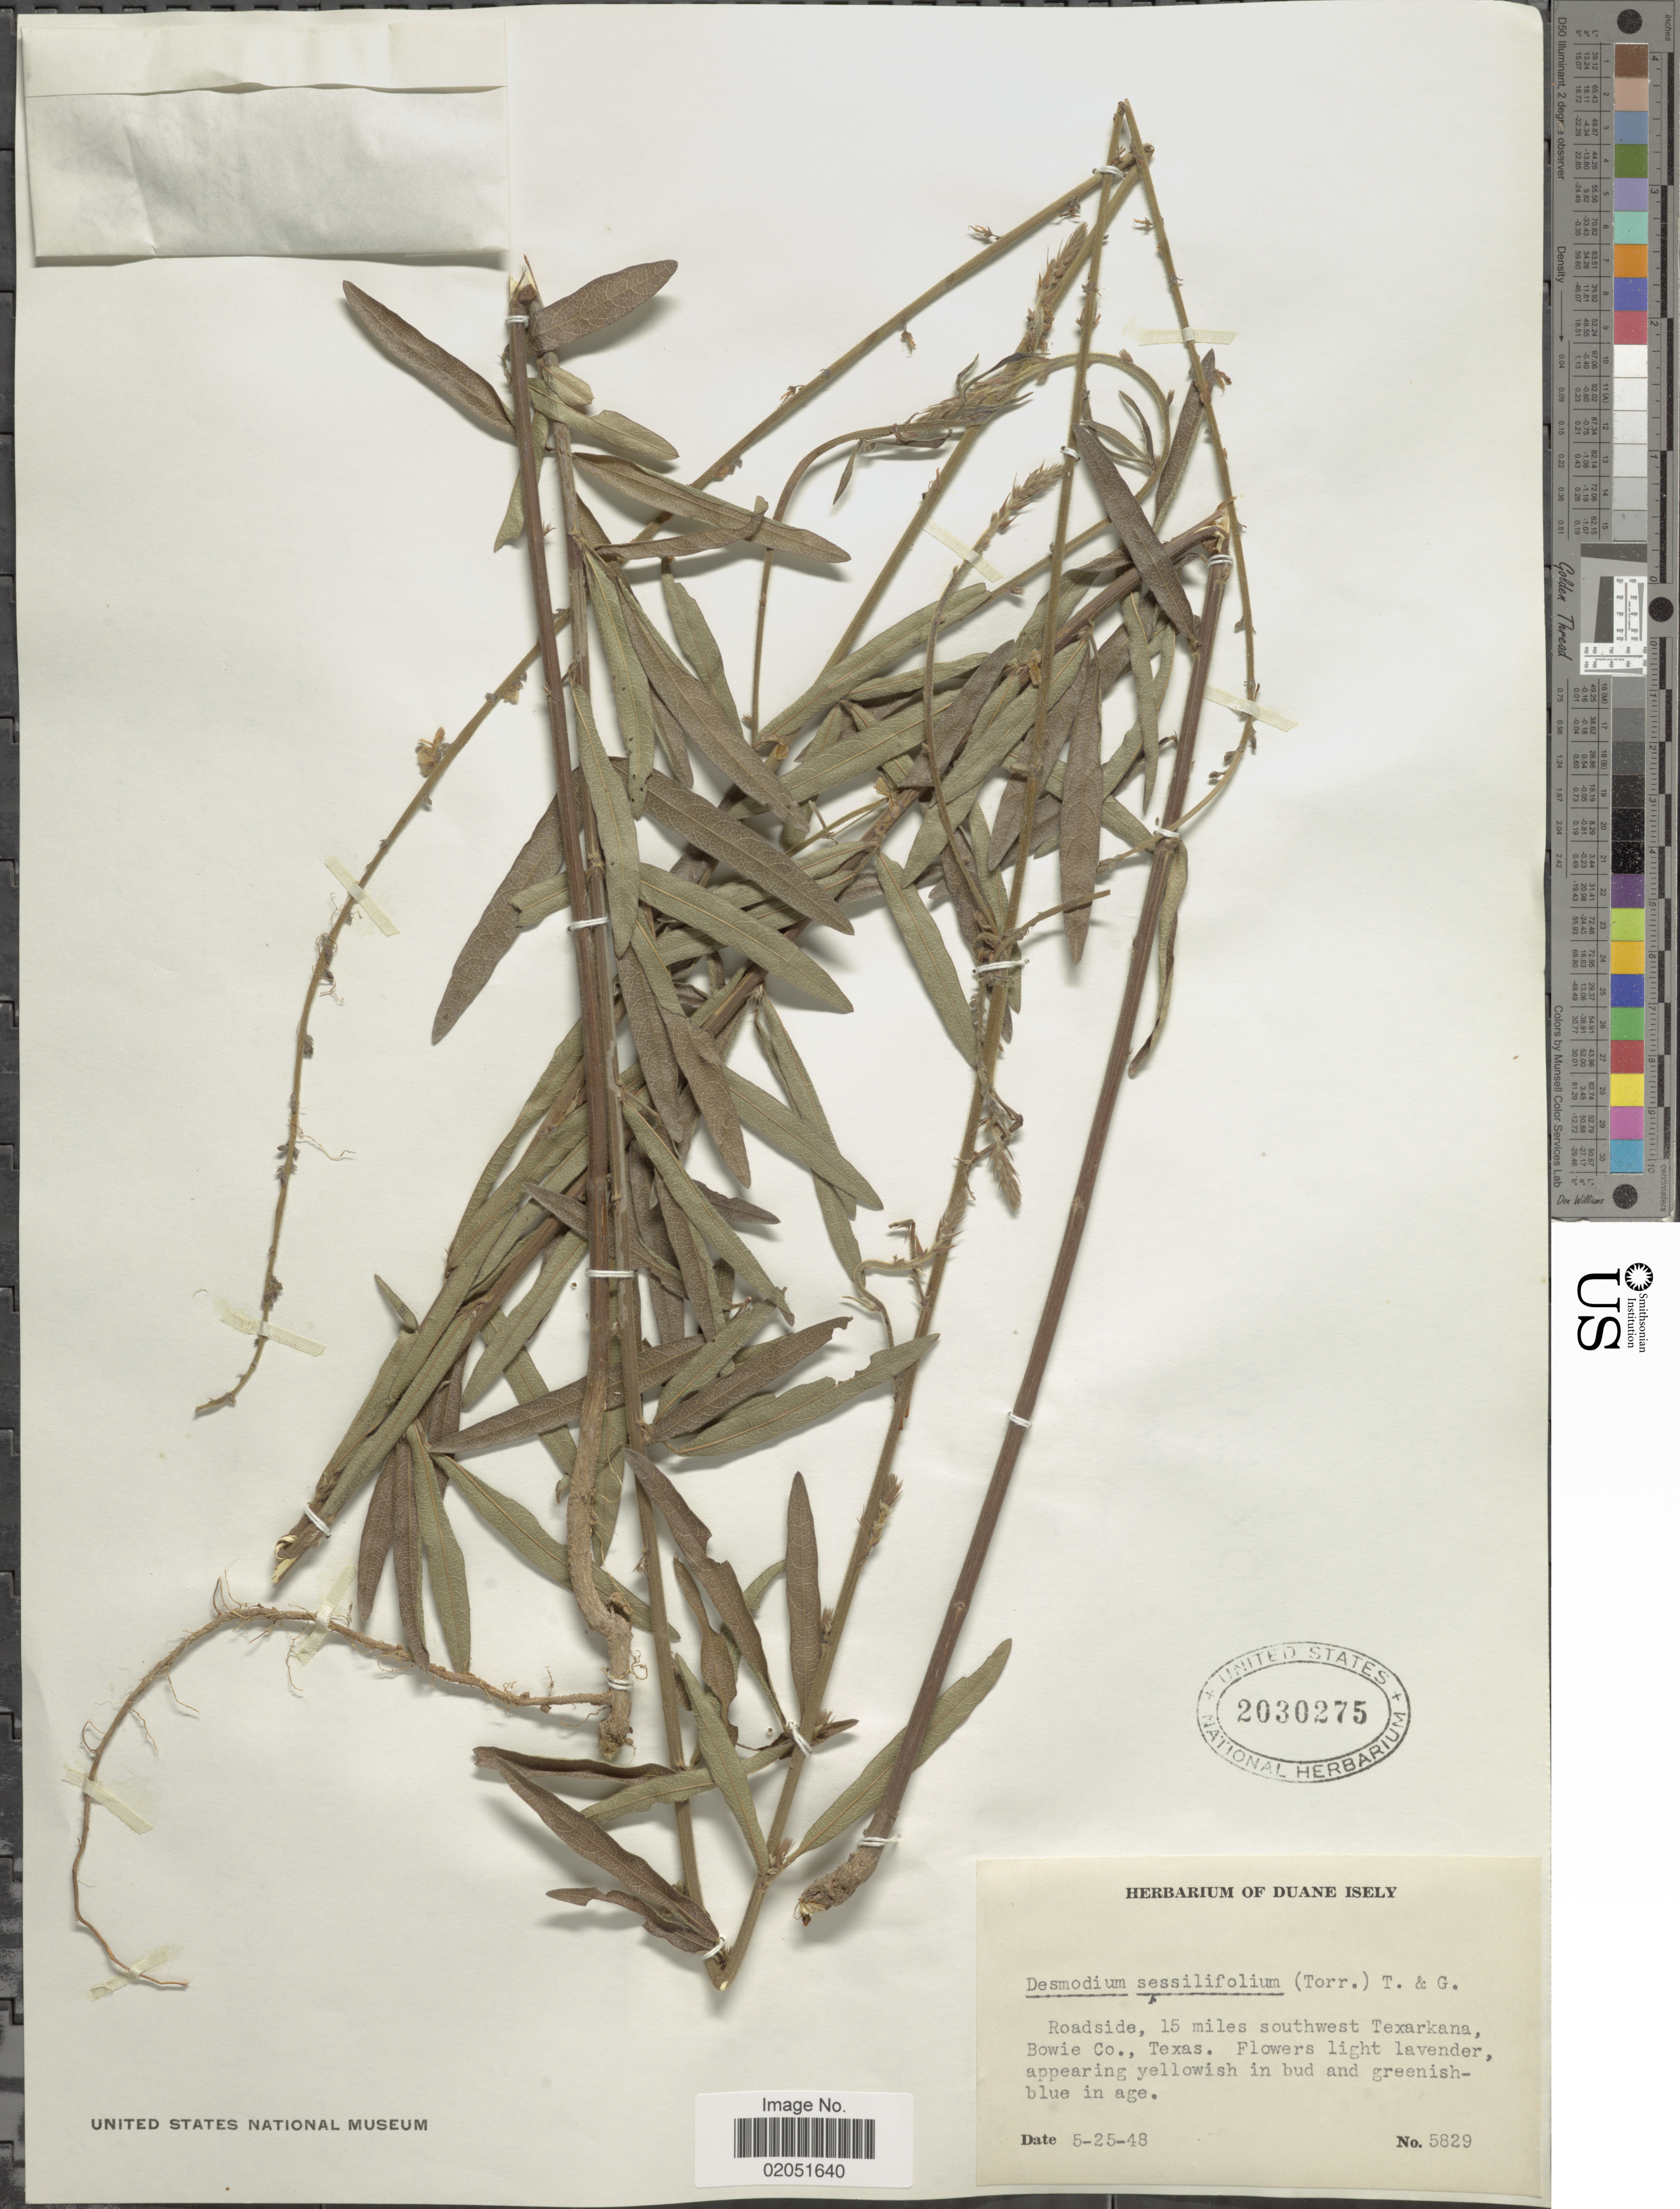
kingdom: Plantae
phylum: Tracheophyta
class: Magnoliopsida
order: Fabales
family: Fabaceae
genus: Desmodium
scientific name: Desmodium sessilifolium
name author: Torr. & A. Gray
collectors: ex. herb. Duane Isely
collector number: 5829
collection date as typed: Transcribed d/m/y: 25/5/48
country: United States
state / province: Texas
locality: Roadside, 15 miles southwest Texarkana, Bowie Co., Texas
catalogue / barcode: US 2030275